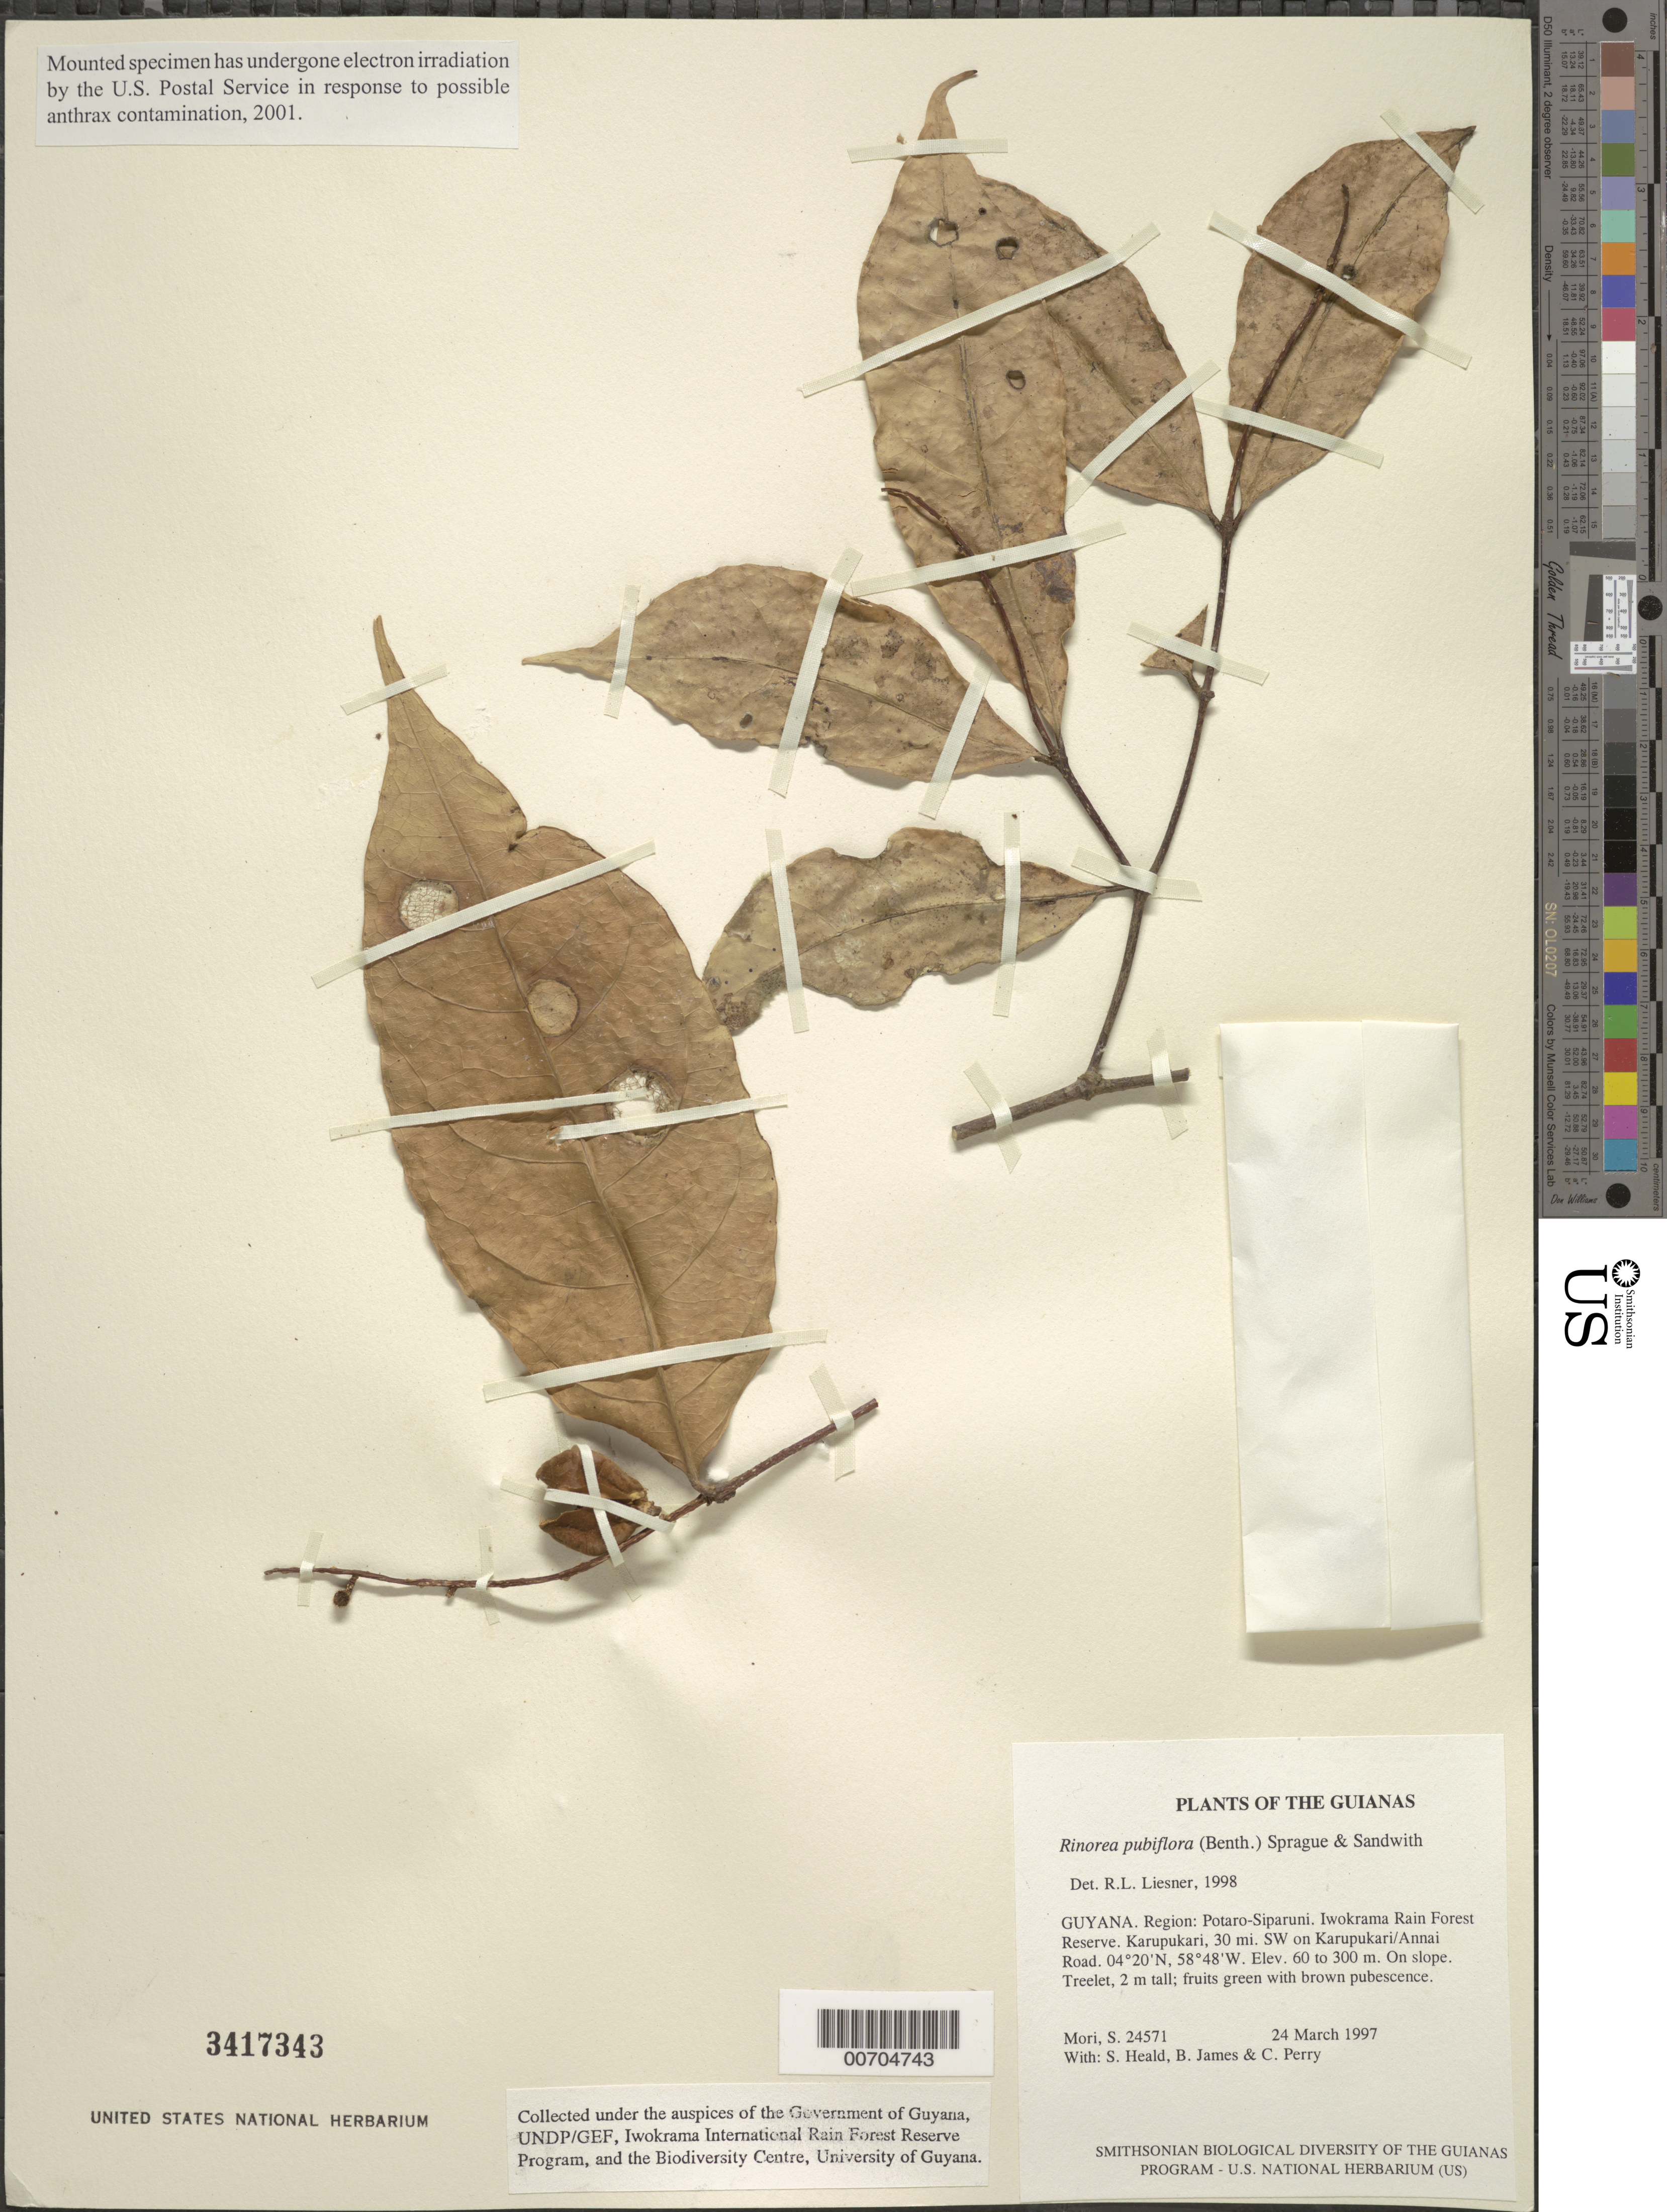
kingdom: Plantae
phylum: Tracheophyta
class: Magnoliopsida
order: Malpighiales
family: Violaceae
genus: Rinorea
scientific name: Rinorea riana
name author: Kuntze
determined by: Hoyos-Gomez, S. E.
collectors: S. Mori, S. Heald, B. James & C. Perry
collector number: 24571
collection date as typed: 24 March 1997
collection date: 1997-03-24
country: Guyana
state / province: Potaro-Siparuni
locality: Iwokrama Rain Forest Reserve. Karupukari, 30 mi. SW on Karupukari/Annai Road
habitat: On slope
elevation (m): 60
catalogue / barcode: US 3417343